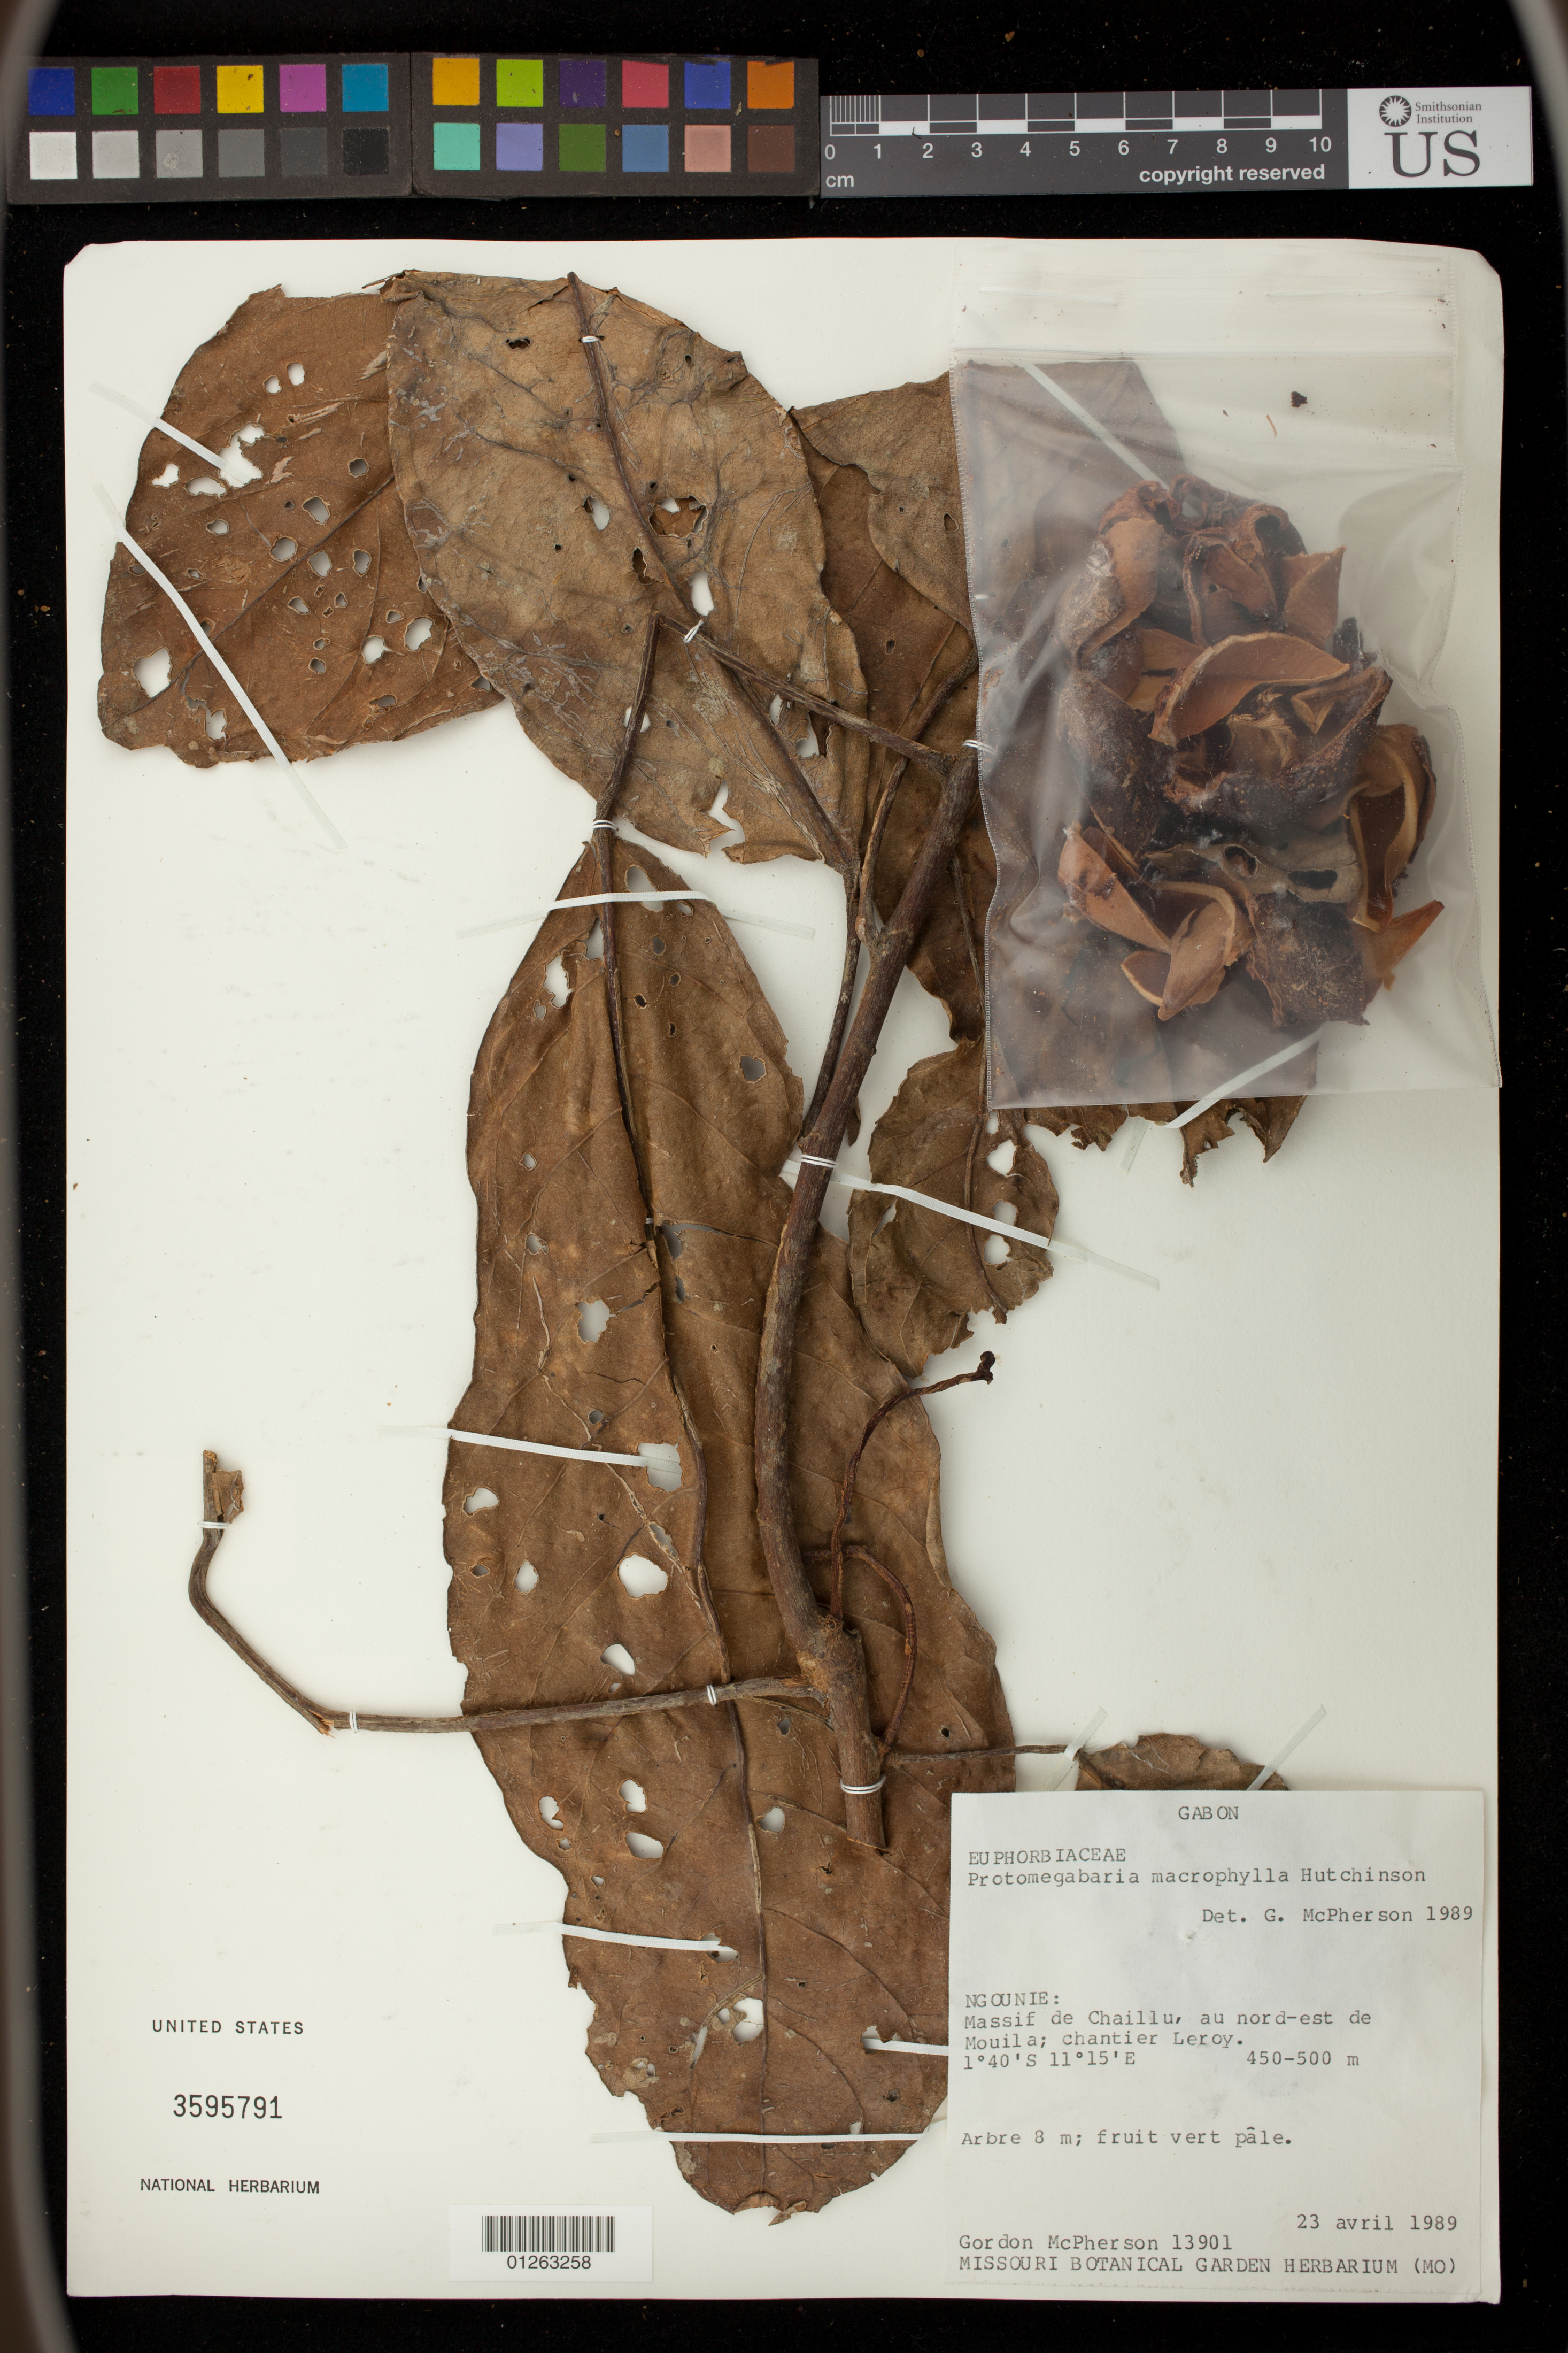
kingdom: Plantae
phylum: Tracheophyta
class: Magnoliopsida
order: Malpighiales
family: Phyllanthaceae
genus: Protomegabaria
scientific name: Protomegabaria macrophylla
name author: Hutch.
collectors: G. D. McPherson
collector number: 13901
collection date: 1989-04-23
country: Gabon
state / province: Ngounie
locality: Massif de Chaillu, au nord-est de Mouila; chantier Leroy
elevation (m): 450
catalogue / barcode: US 3595791